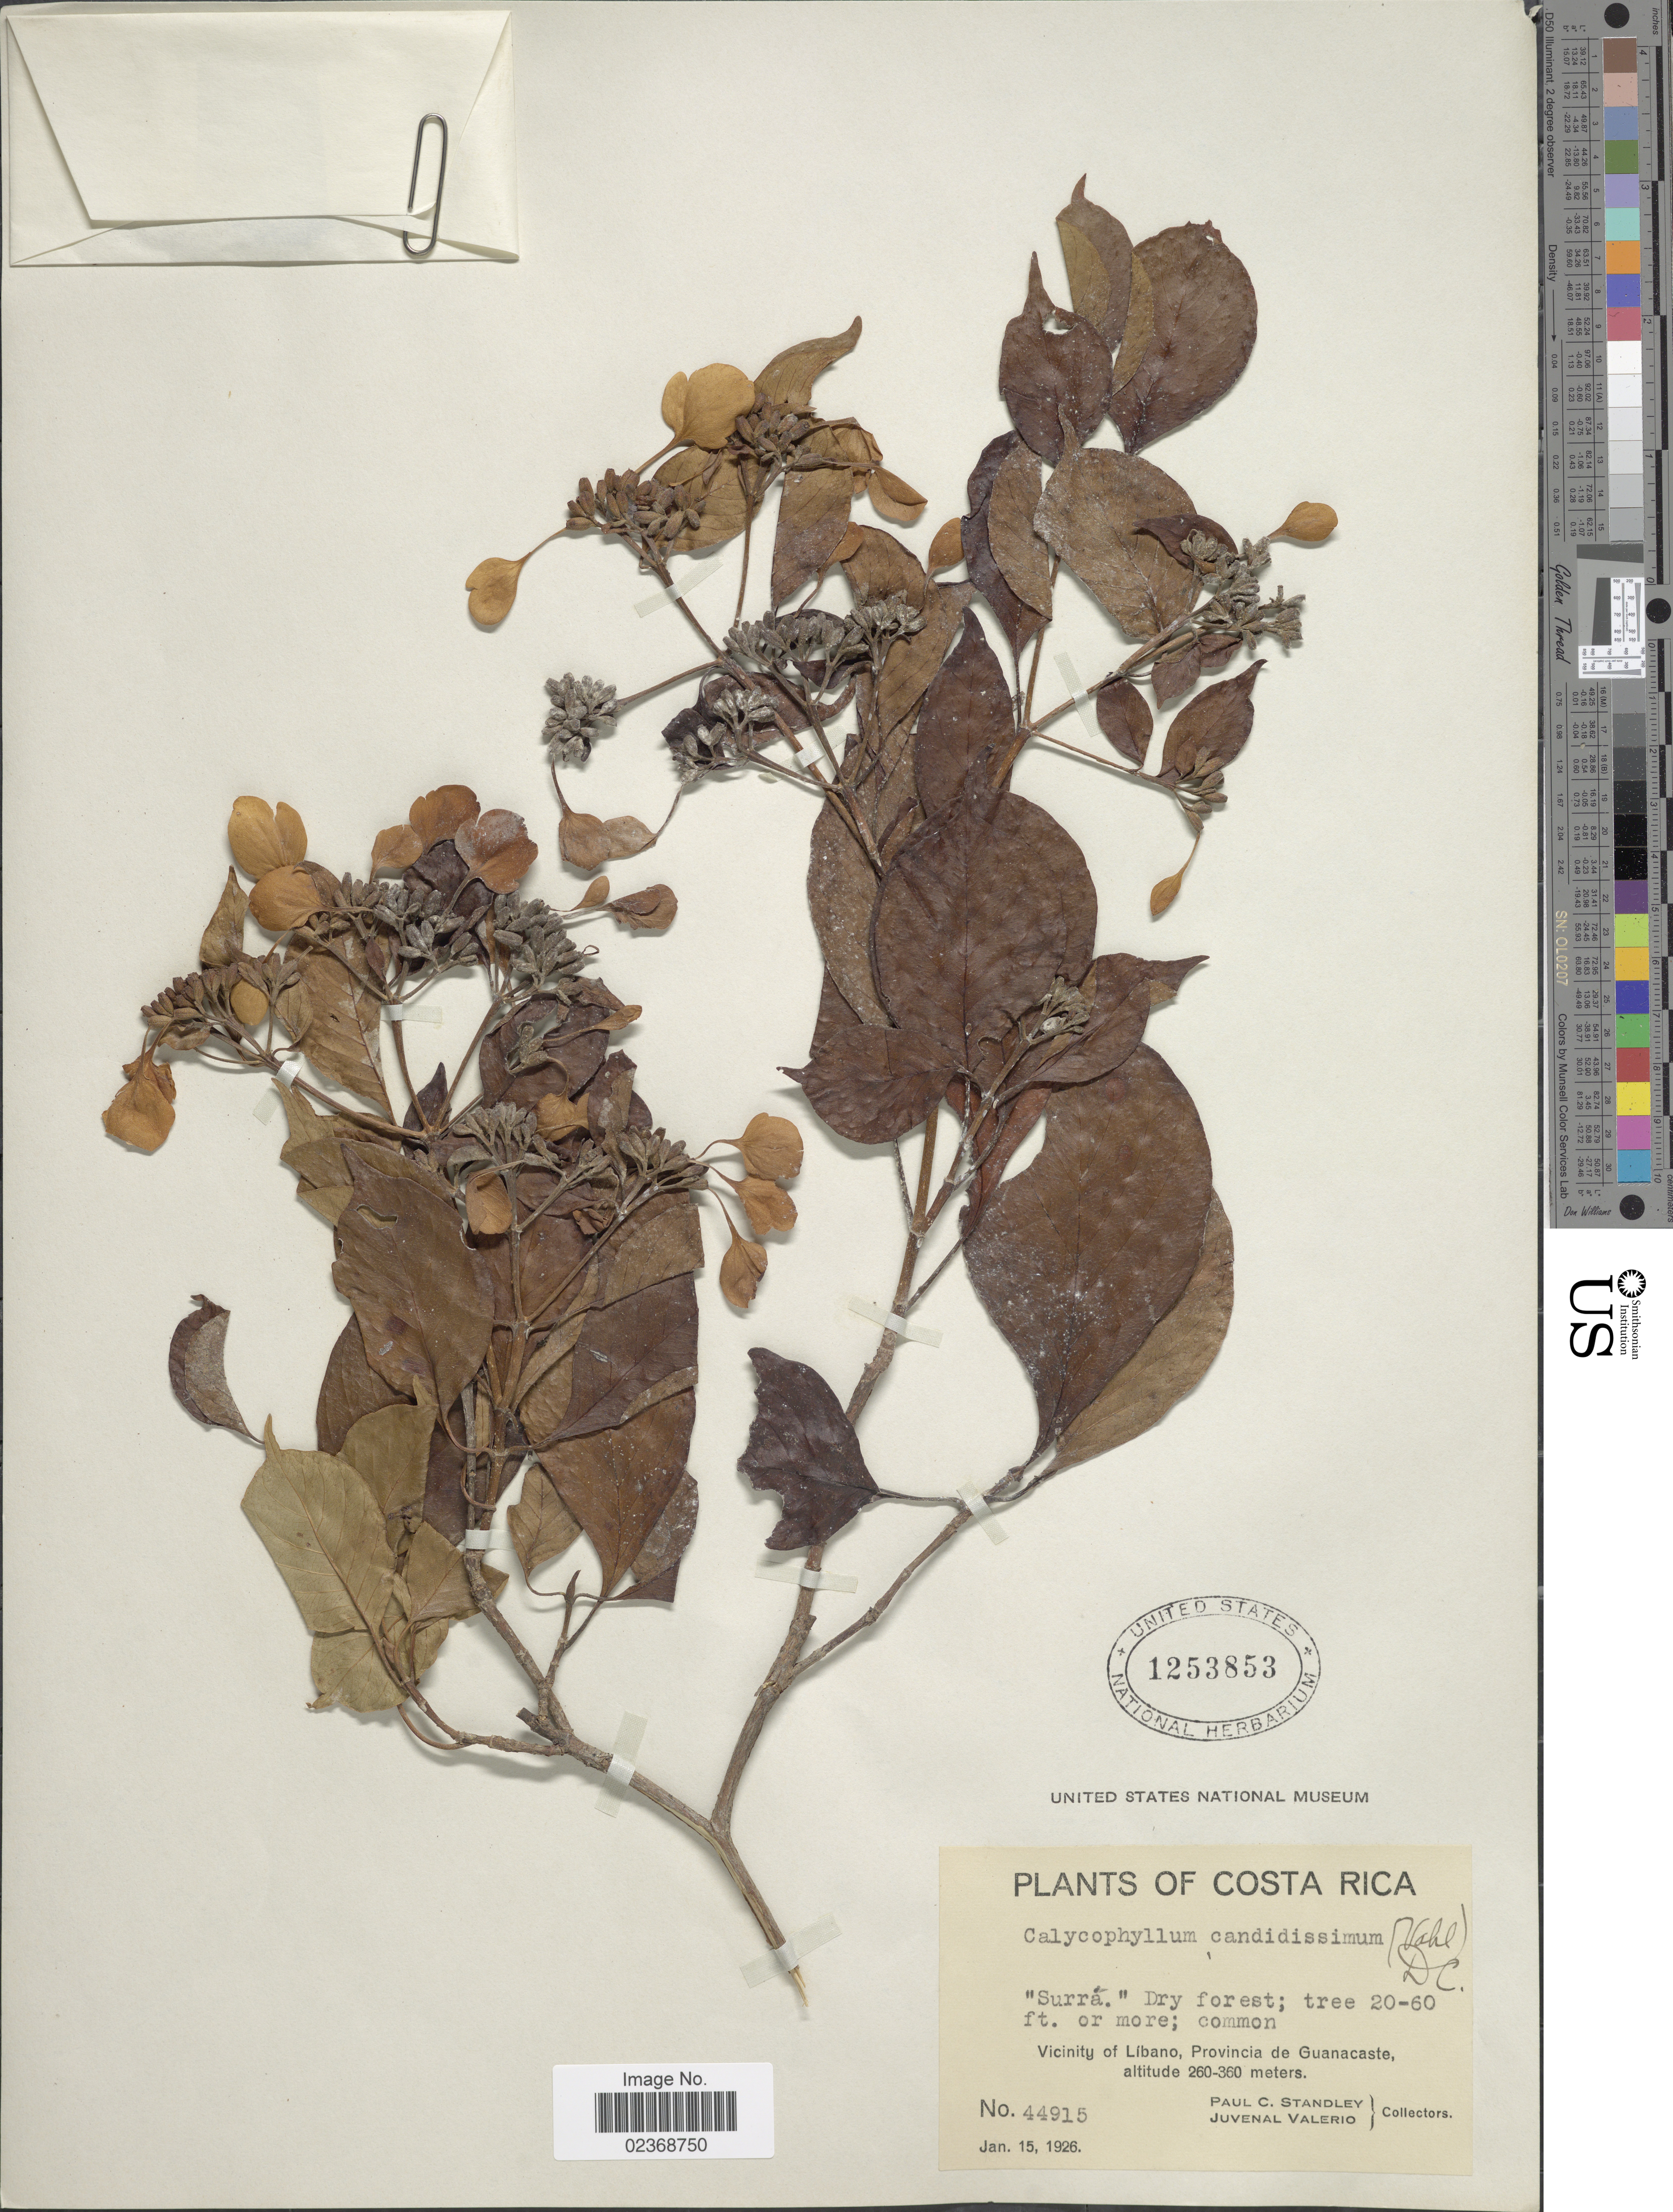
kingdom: Plantae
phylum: Tracheophyta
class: Magnoliopsida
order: Gentianales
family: Rubiaceae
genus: Calycophyllum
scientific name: Calycophyllum candidissimum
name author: (Vahl) DC.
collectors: P. C. Standley & J. Valerio R.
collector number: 44915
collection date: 1926-01-15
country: Costa Rica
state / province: Guanacaste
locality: Vicinity of Libano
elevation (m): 260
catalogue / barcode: US 1253853